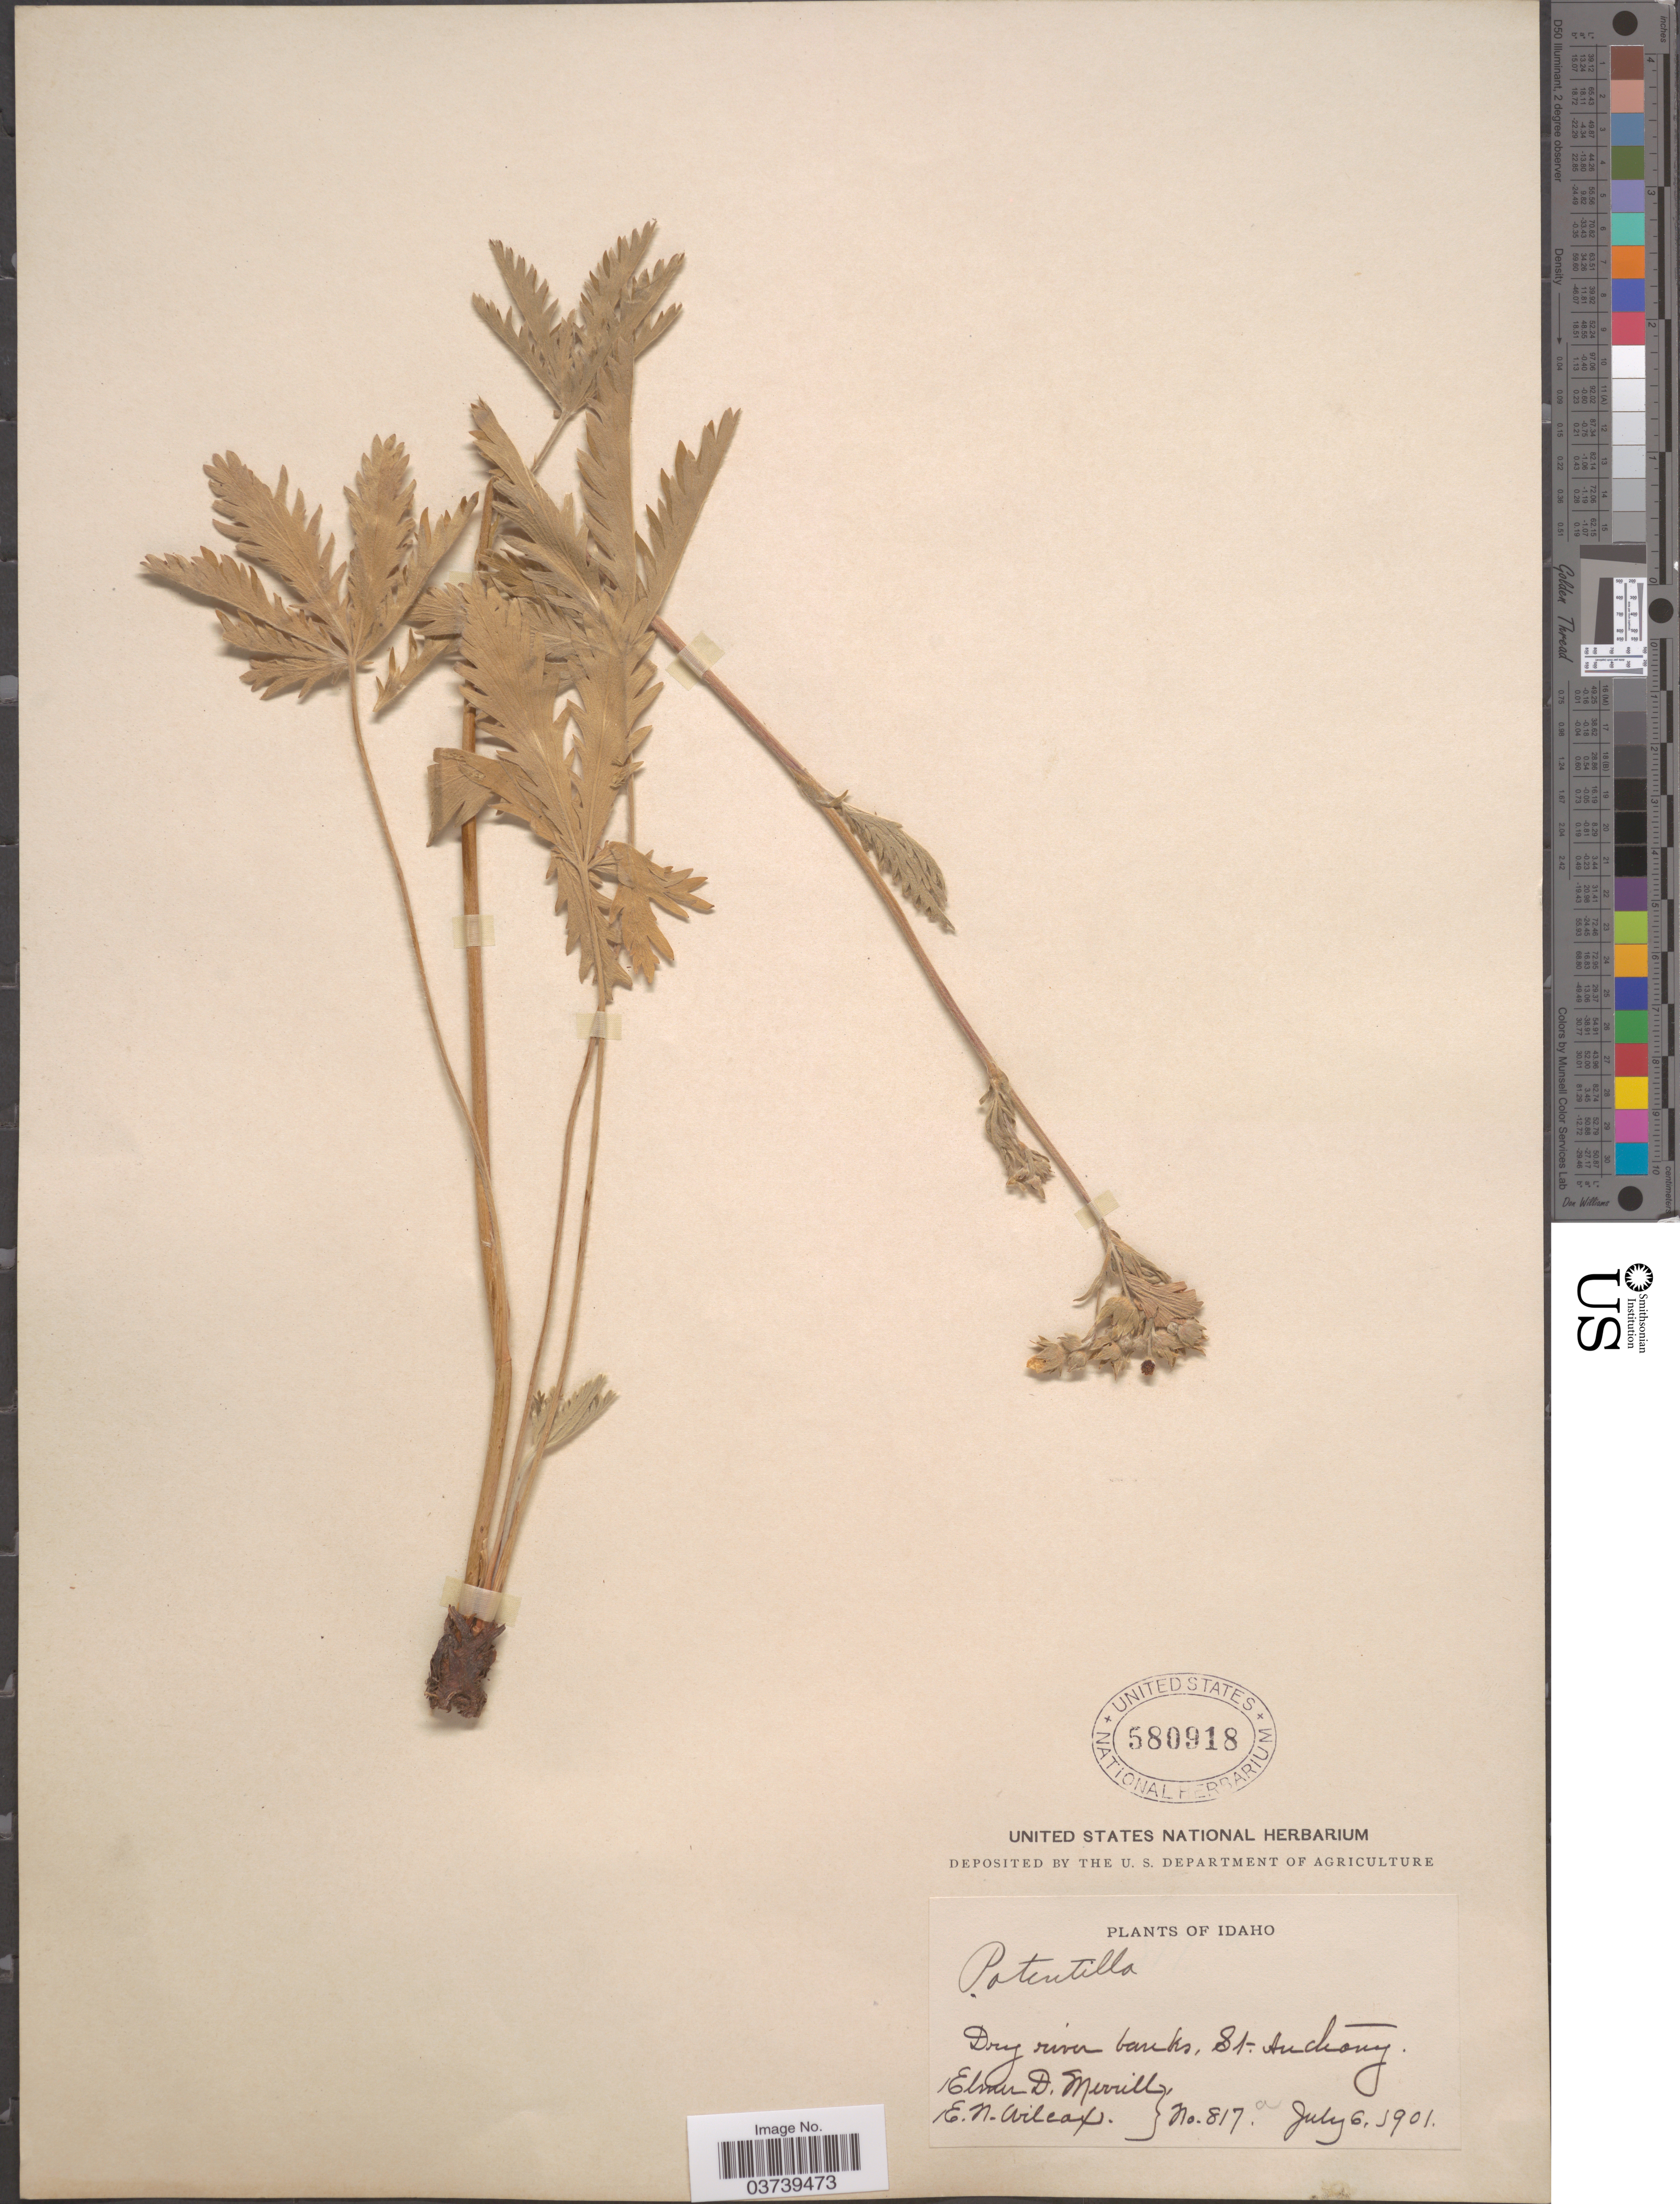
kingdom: Plantae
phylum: Tracheophyta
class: Magnoliopsida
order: Rosales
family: Rosaceae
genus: Potentilla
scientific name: Potentilla sp.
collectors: E. D. Merrill & E. Wilcox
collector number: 817a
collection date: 1901-07-06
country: United States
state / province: Idaho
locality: Dry river banks, St. Anthony.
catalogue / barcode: US 580918